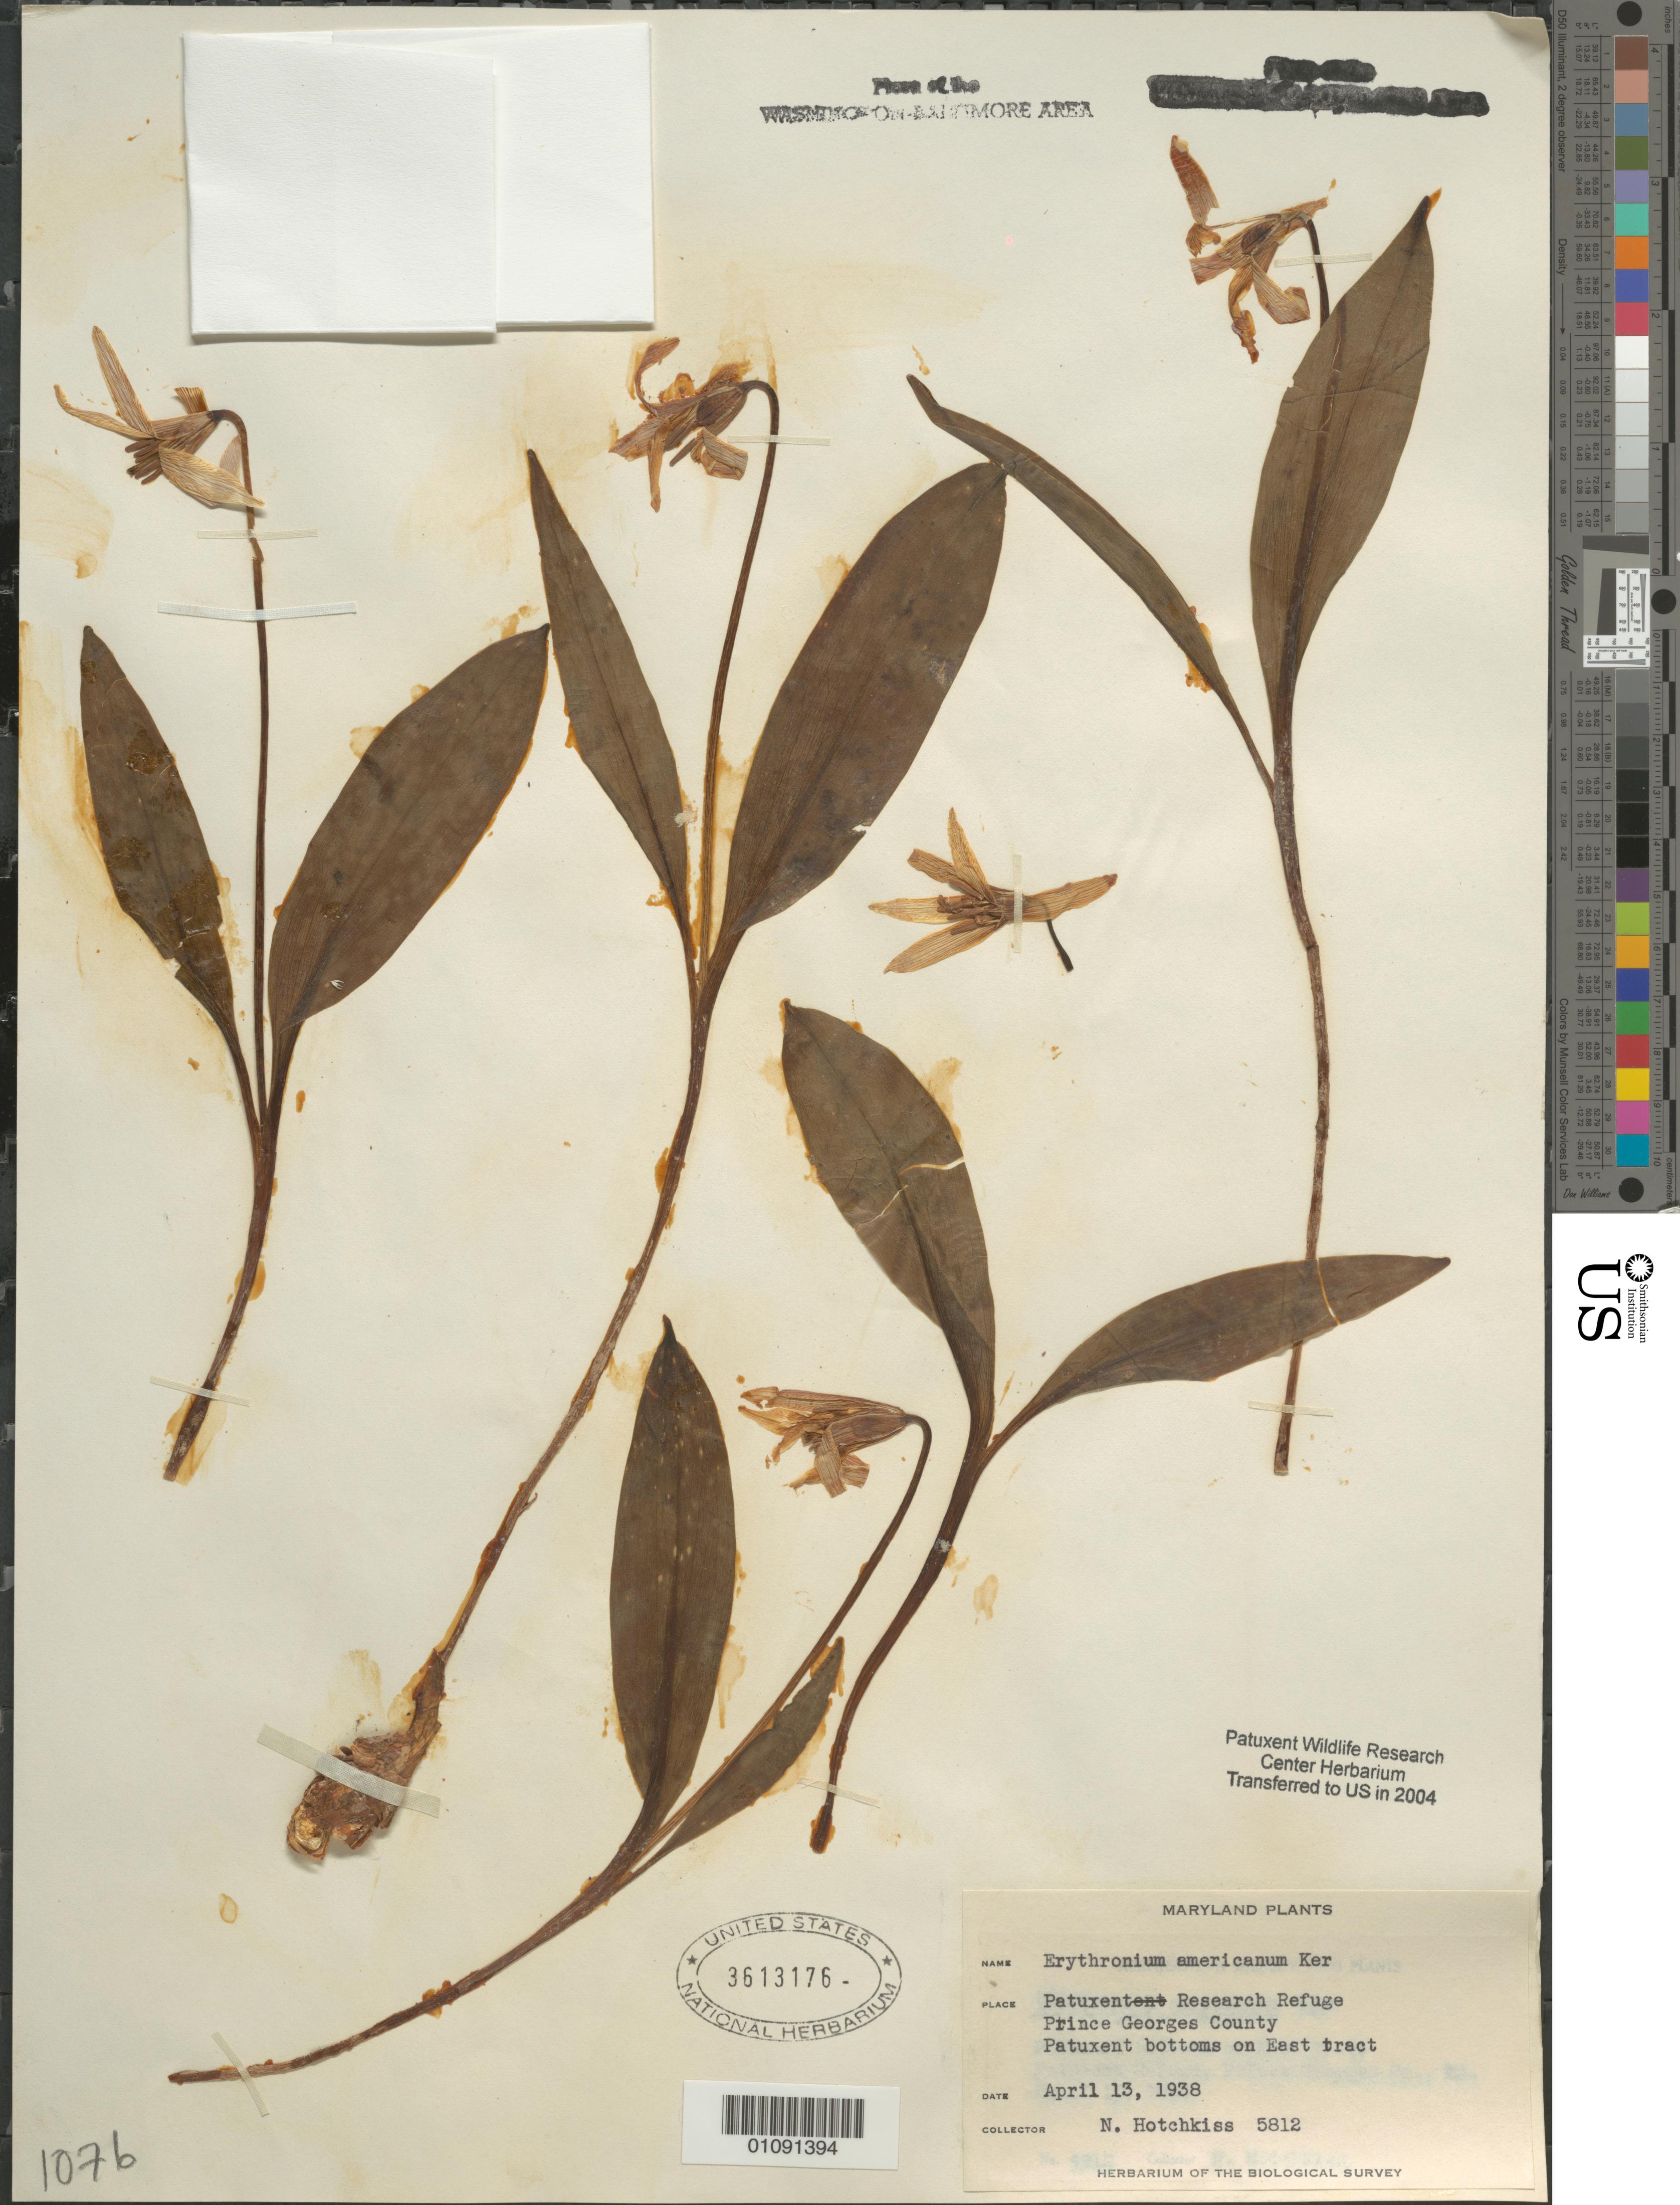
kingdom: Plantae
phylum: Tracheophyta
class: Liliopsida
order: Liliales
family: Liliaceae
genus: Erythronium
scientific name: Erythronium americanum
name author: Ker Gawl.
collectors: N. Hotchkiss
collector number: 5812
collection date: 1938-04-13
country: United States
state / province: Maryland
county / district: Prince George's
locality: Patuxent Wildlife Refuge, E. tract.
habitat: Patuxent bottoms.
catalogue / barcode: US 3613176